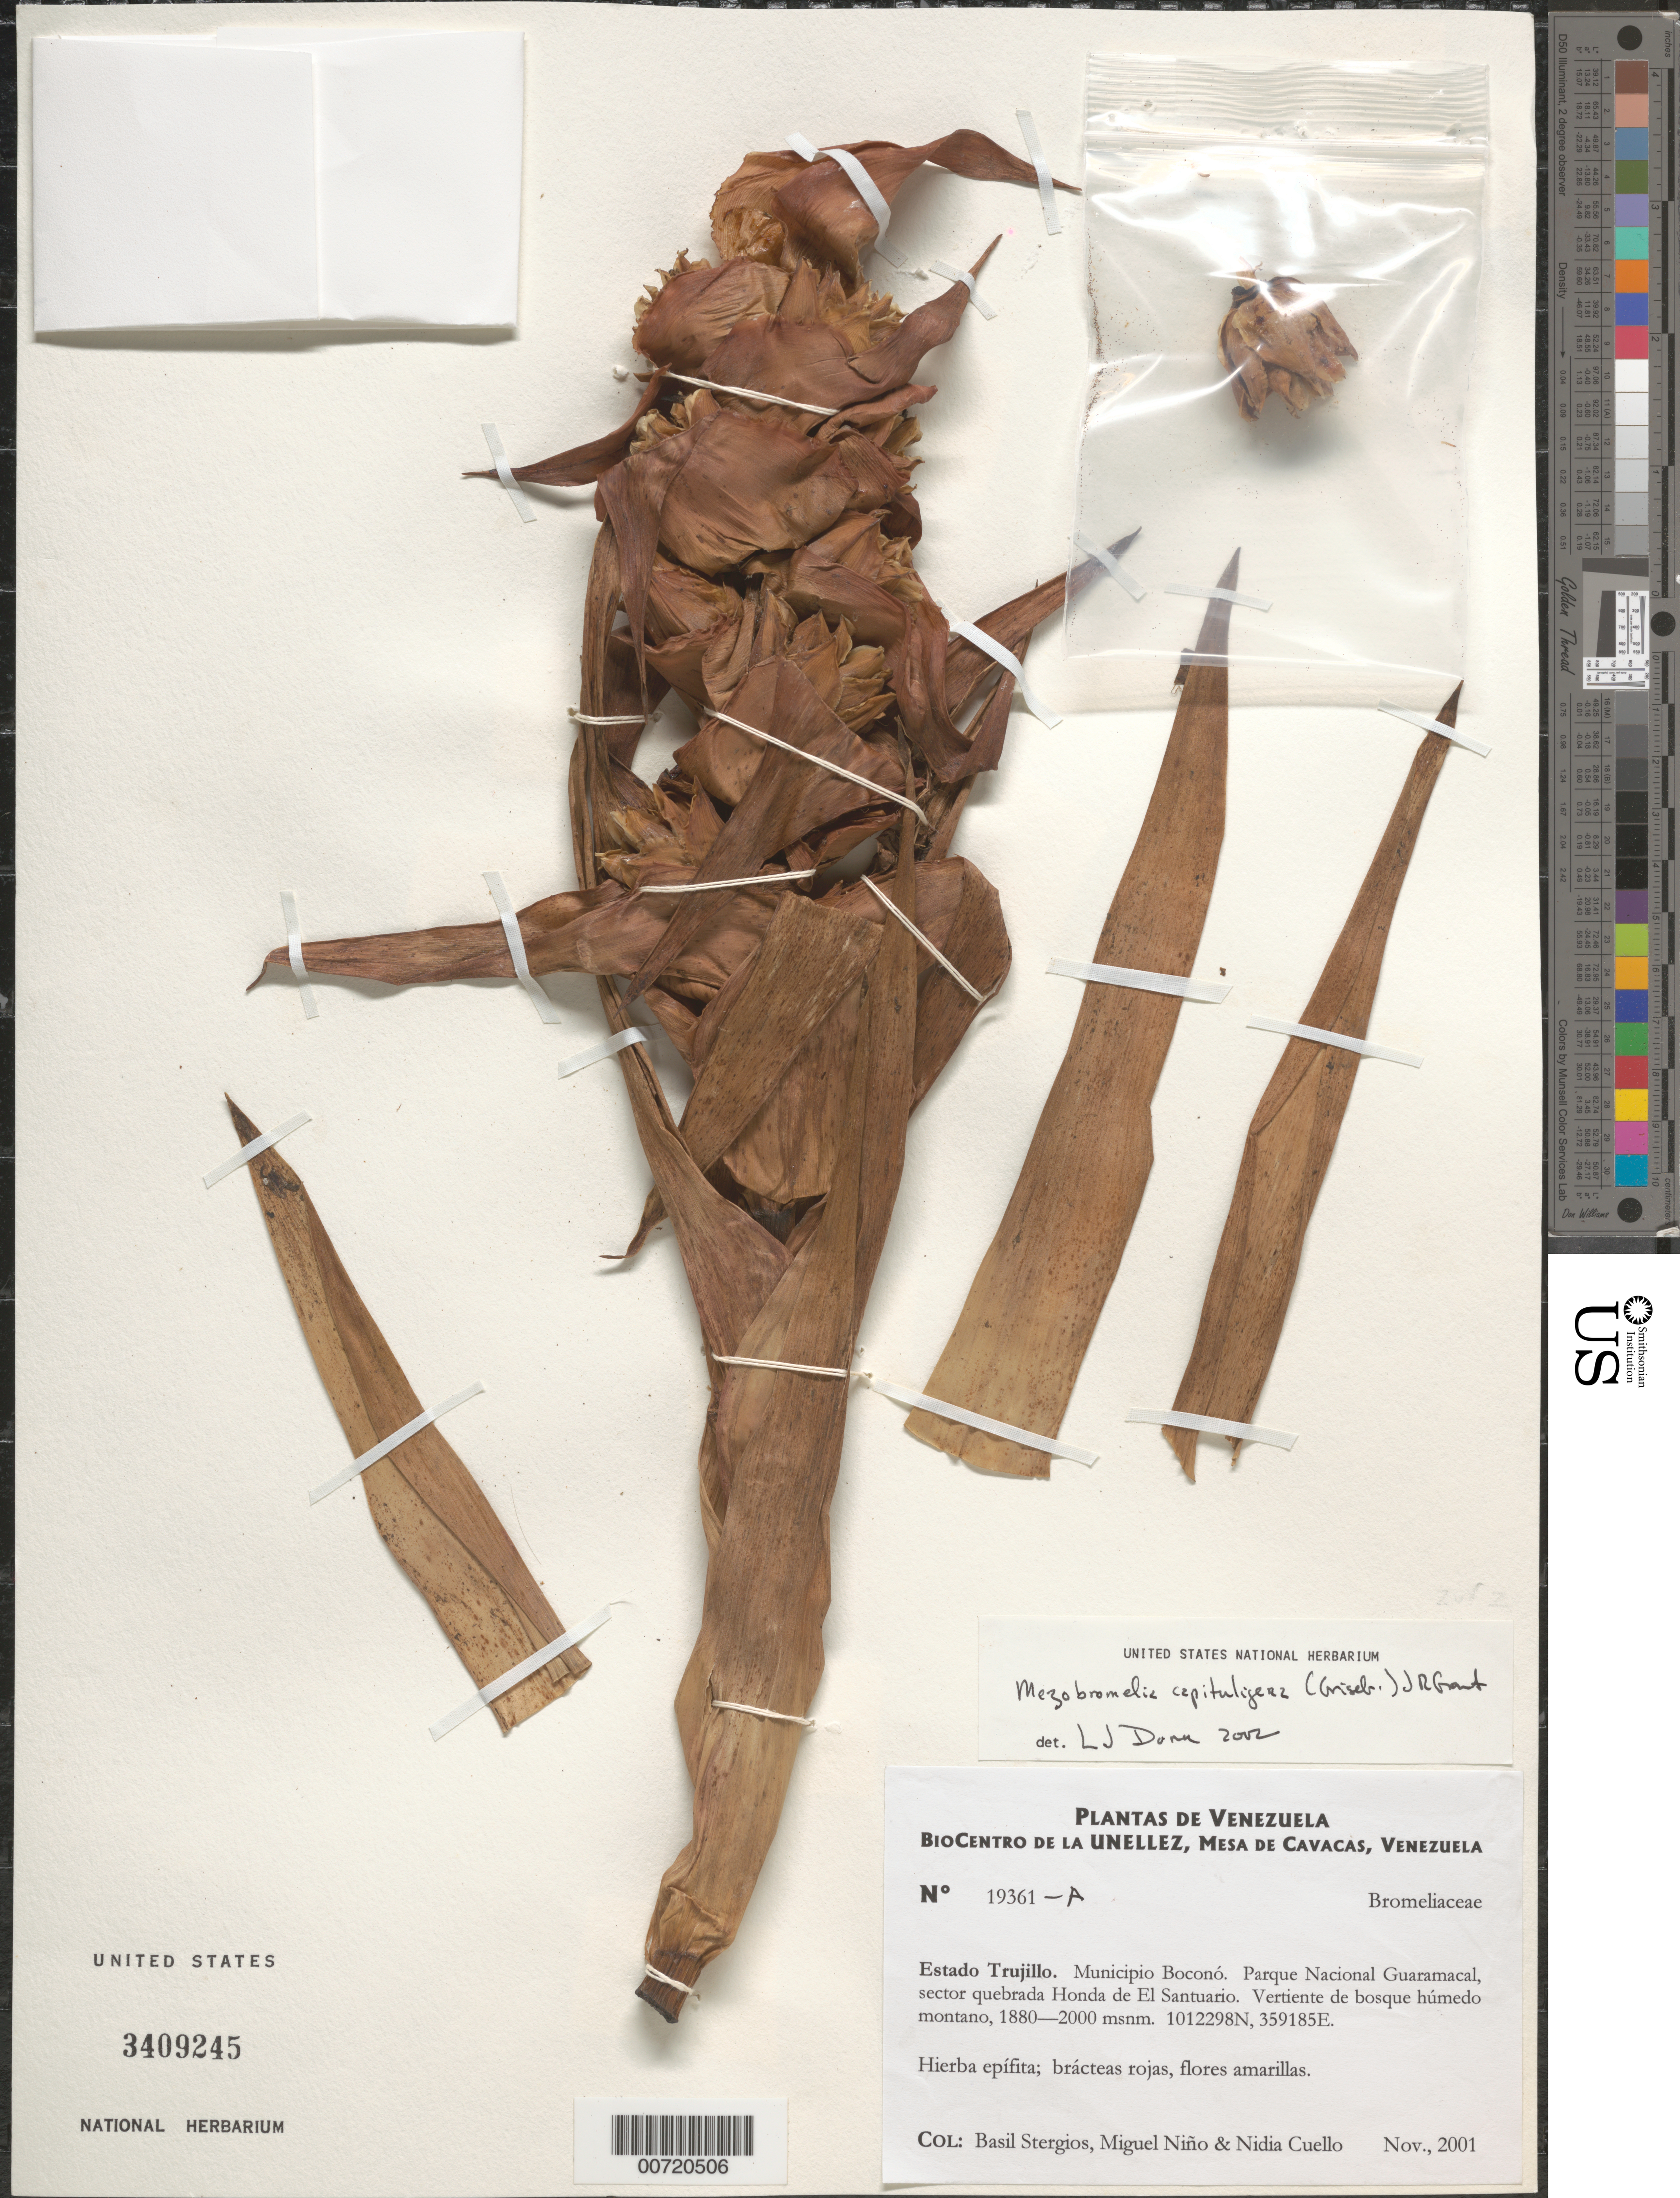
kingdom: Plantae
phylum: Tracheophyta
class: Liliopsida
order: Poales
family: Bromeliaceae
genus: Mezobromelia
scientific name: Mezobromelia capituligera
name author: (Griseb.) J.R. Grant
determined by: Dorr, L. J., (BOT), Smithsonian Institution - National Museum of Natural History (UNITED STATES)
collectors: B. G. Stergios, S. M. Niño & N. L. Cuello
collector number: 19361A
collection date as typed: Nov 2001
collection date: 2001-11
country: Venezuela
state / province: Trujillo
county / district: Boconó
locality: Parque Nacional Guaramacal. Sector quebrada Honda de El Santuario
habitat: Vertiente de bosque húmedo montano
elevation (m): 1880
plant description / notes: PORT, US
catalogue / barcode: US 3409245